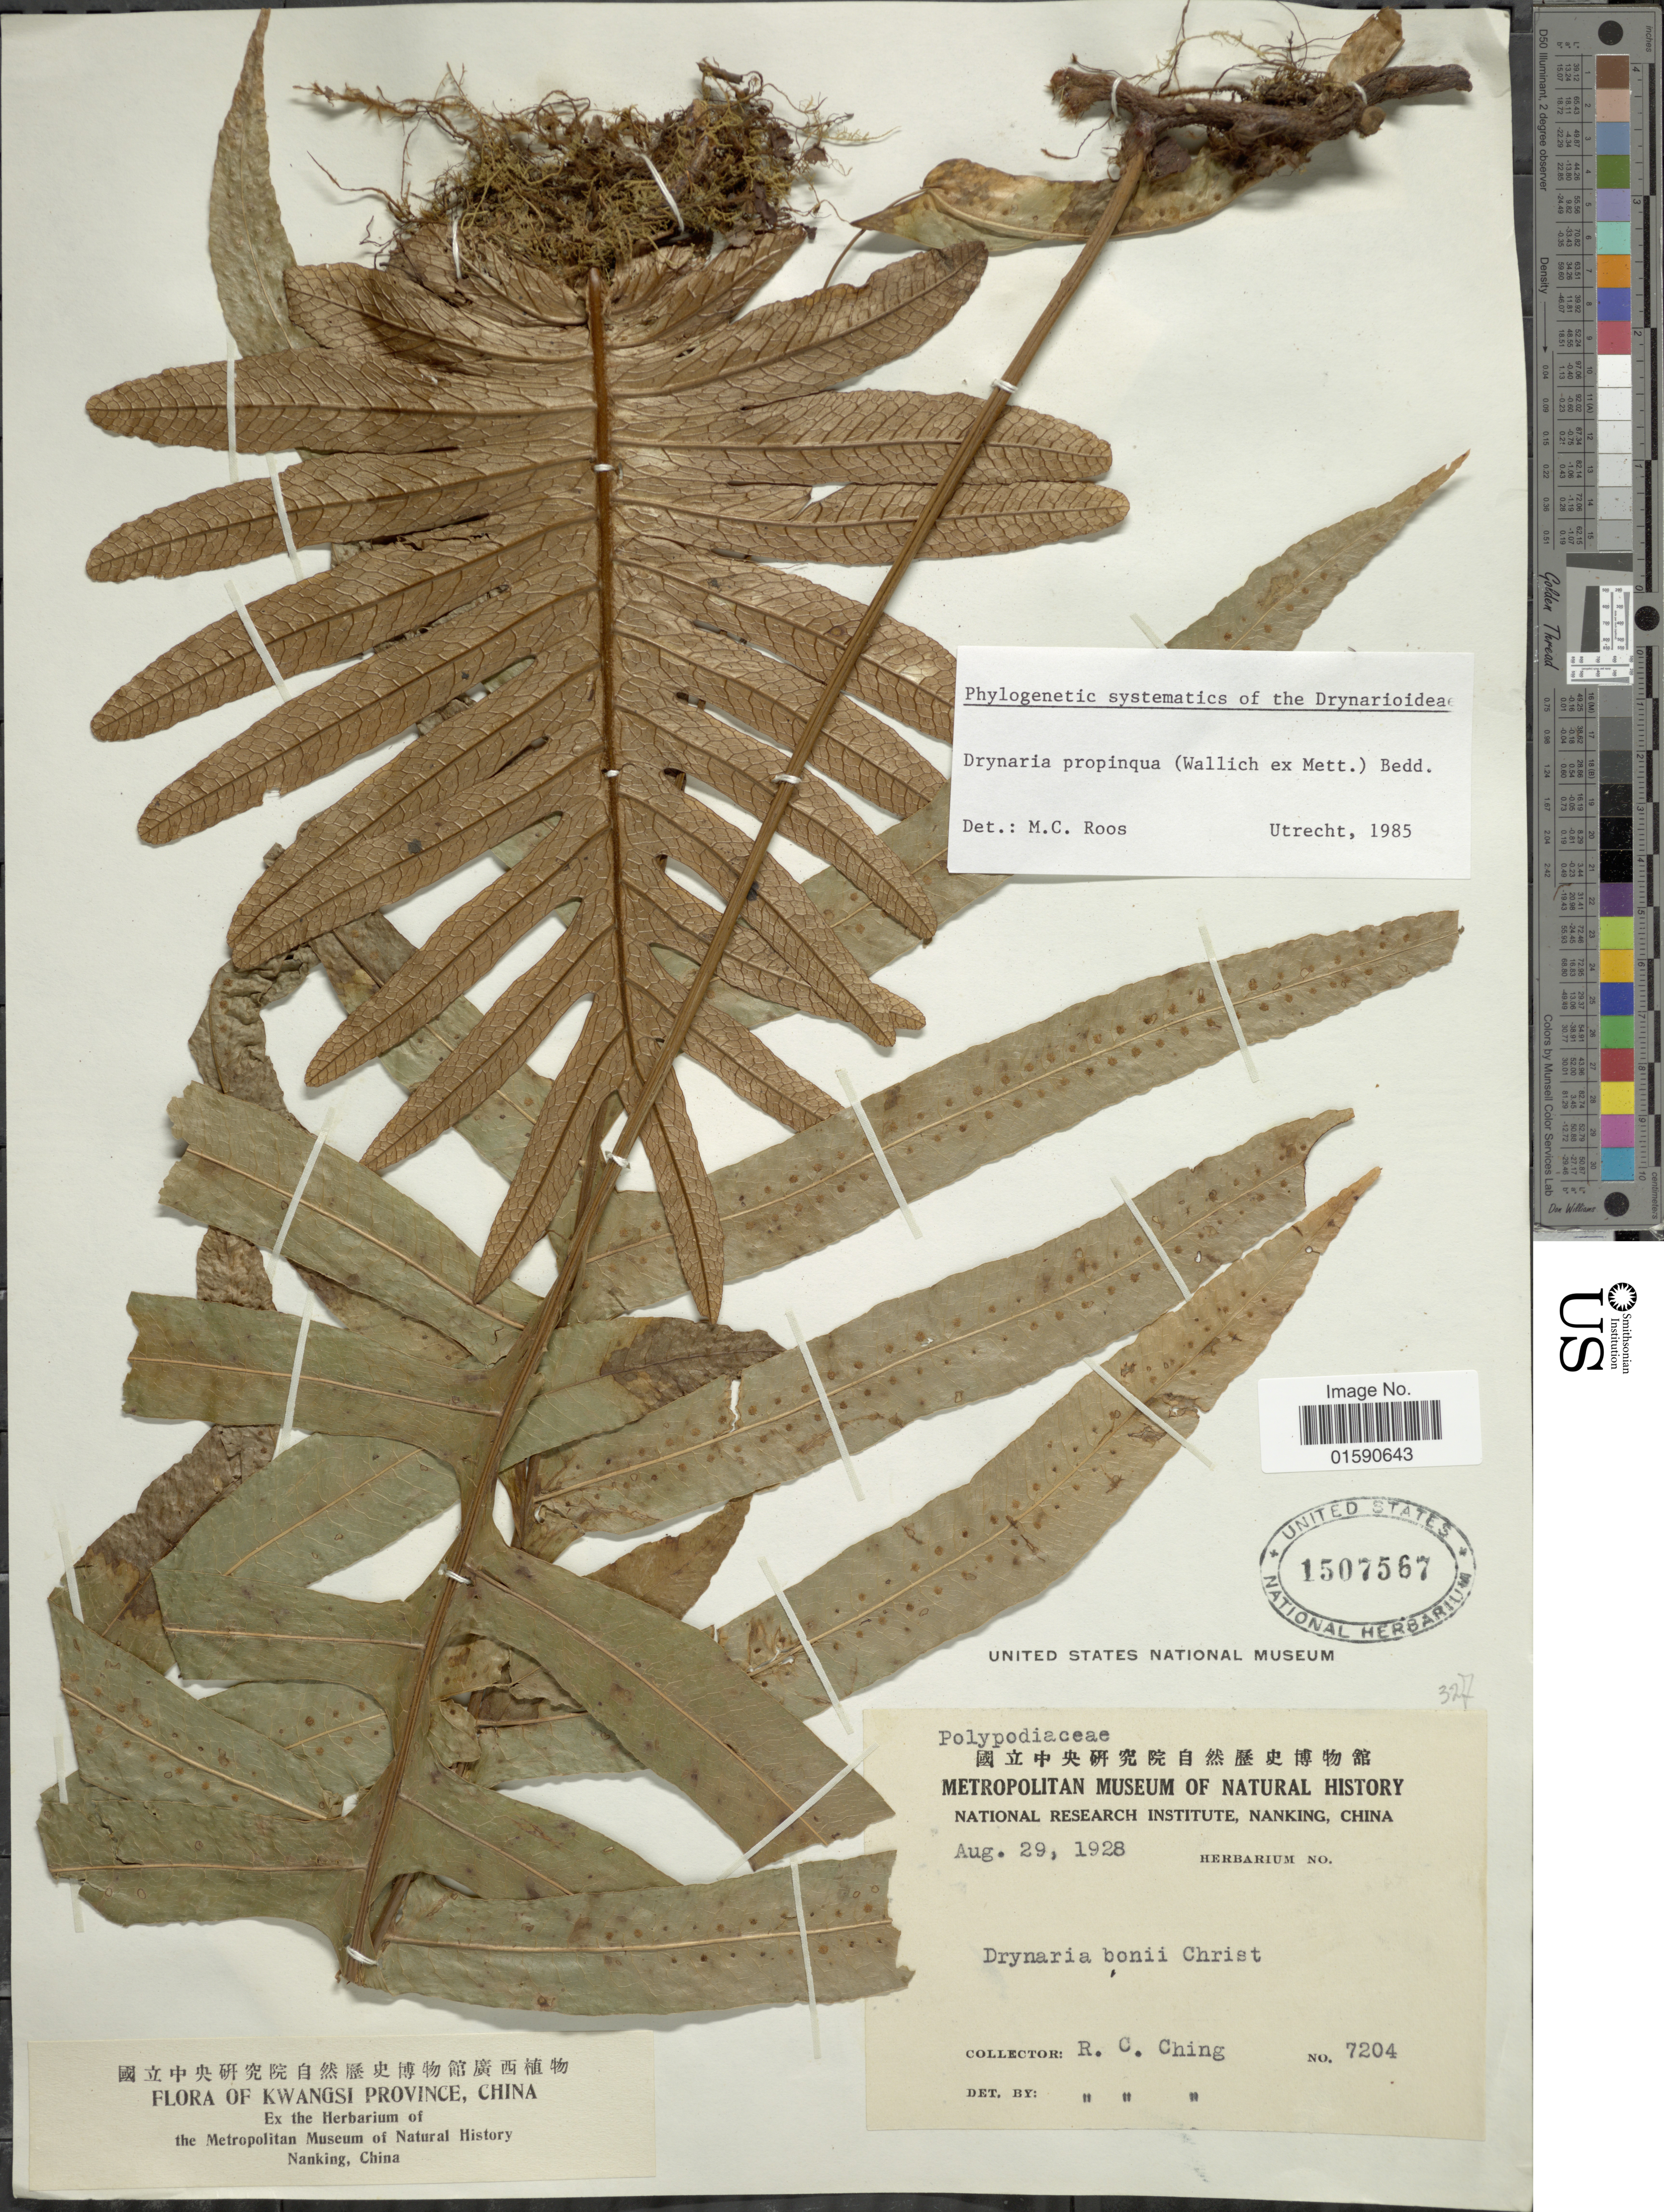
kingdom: Plantae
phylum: Tracheophyta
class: Polypodiopsida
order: Polypodiales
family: Polypodiaceae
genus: Drynaria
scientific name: Drynaria propinqua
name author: (Wall. ex Mett.) J. Sm.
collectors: R. C. Ching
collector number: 7204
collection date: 1928-08-29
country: China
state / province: Guangxi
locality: Kwangsi, China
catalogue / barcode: US 1507567